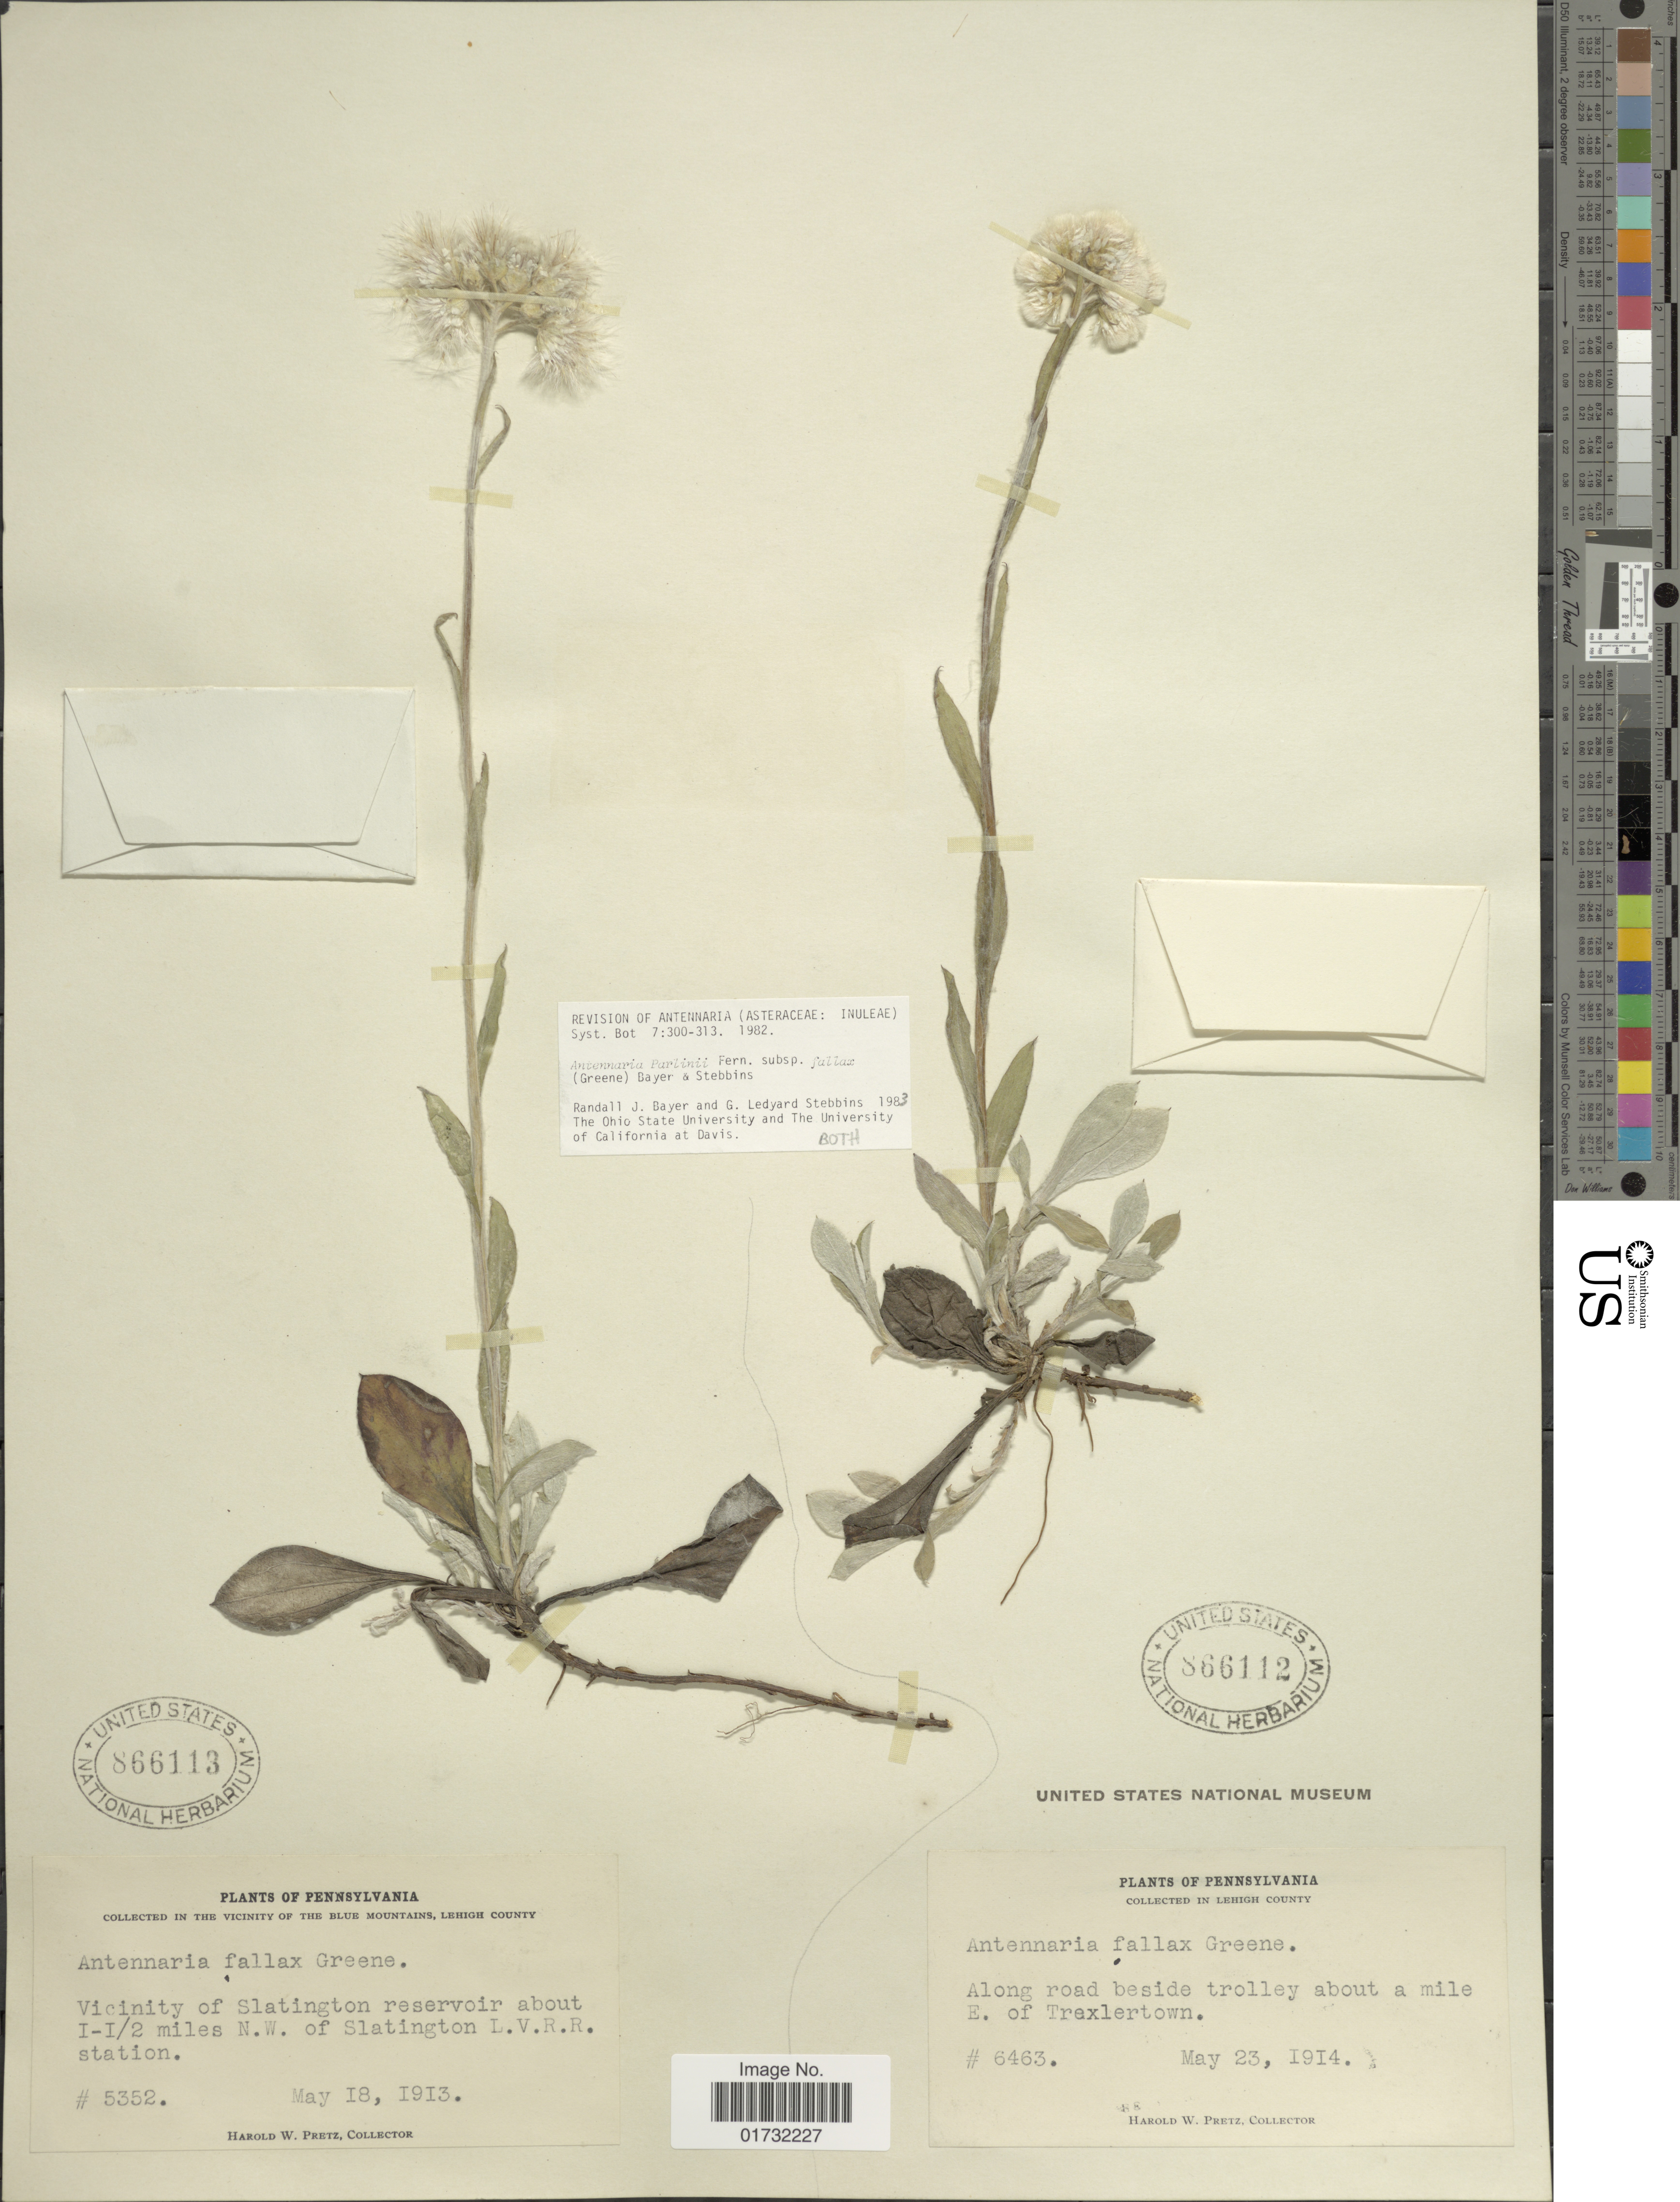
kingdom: Plantae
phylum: Tracheophyta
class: Magnoliopsida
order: Asterales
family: Asteraceae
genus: Antennaria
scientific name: Antennaria parlinii subsp. fallax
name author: (Greene) R.J. Bayer & Stebbins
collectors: H. W. Pretz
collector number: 6463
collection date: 1914-05-23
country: United States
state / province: Pennsylvania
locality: Lehigh County. Along road beside trolley about a mile E. of Trexlertown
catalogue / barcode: US 866112